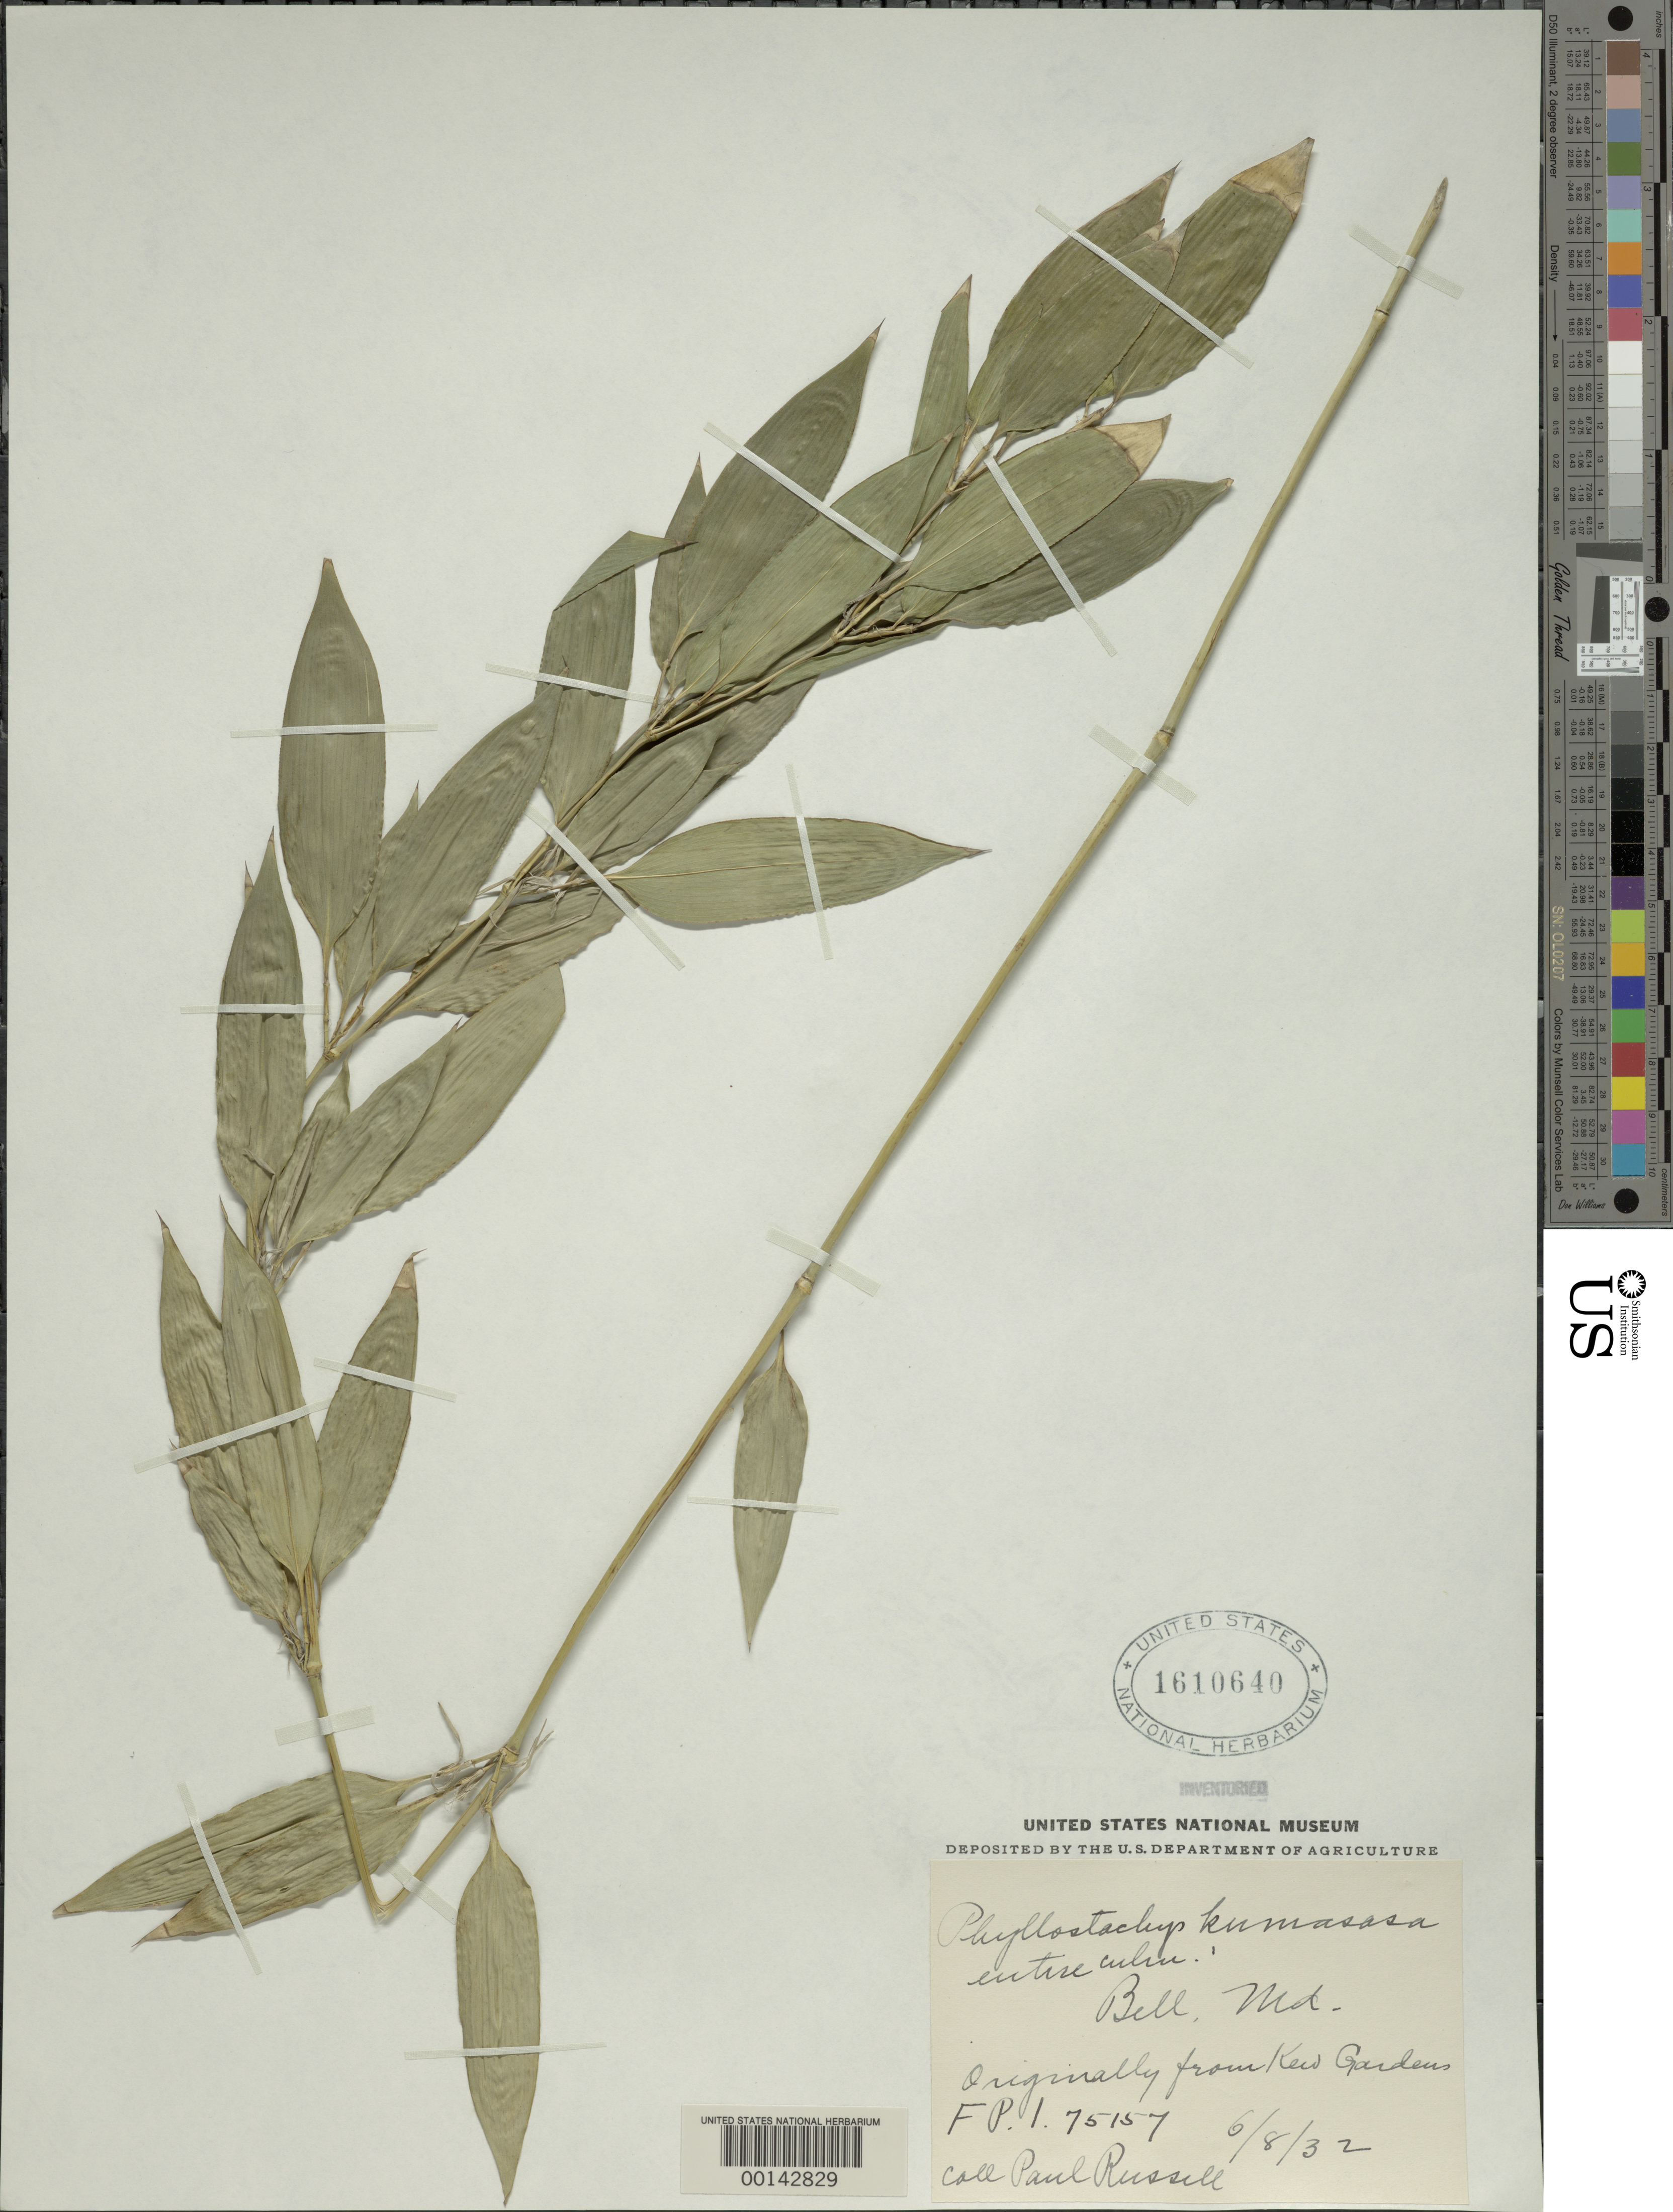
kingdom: Plantae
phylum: Tracheophyta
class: Liliopsida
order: Poales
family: Poaceae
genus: Shibataea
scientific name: Shibataea kumasasa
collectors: P. Russell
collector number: FPI 75157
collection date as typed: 08 Jun 1932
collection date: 1932-06-08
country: United States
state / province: Maryland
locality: Bell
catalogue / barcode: US 1610640